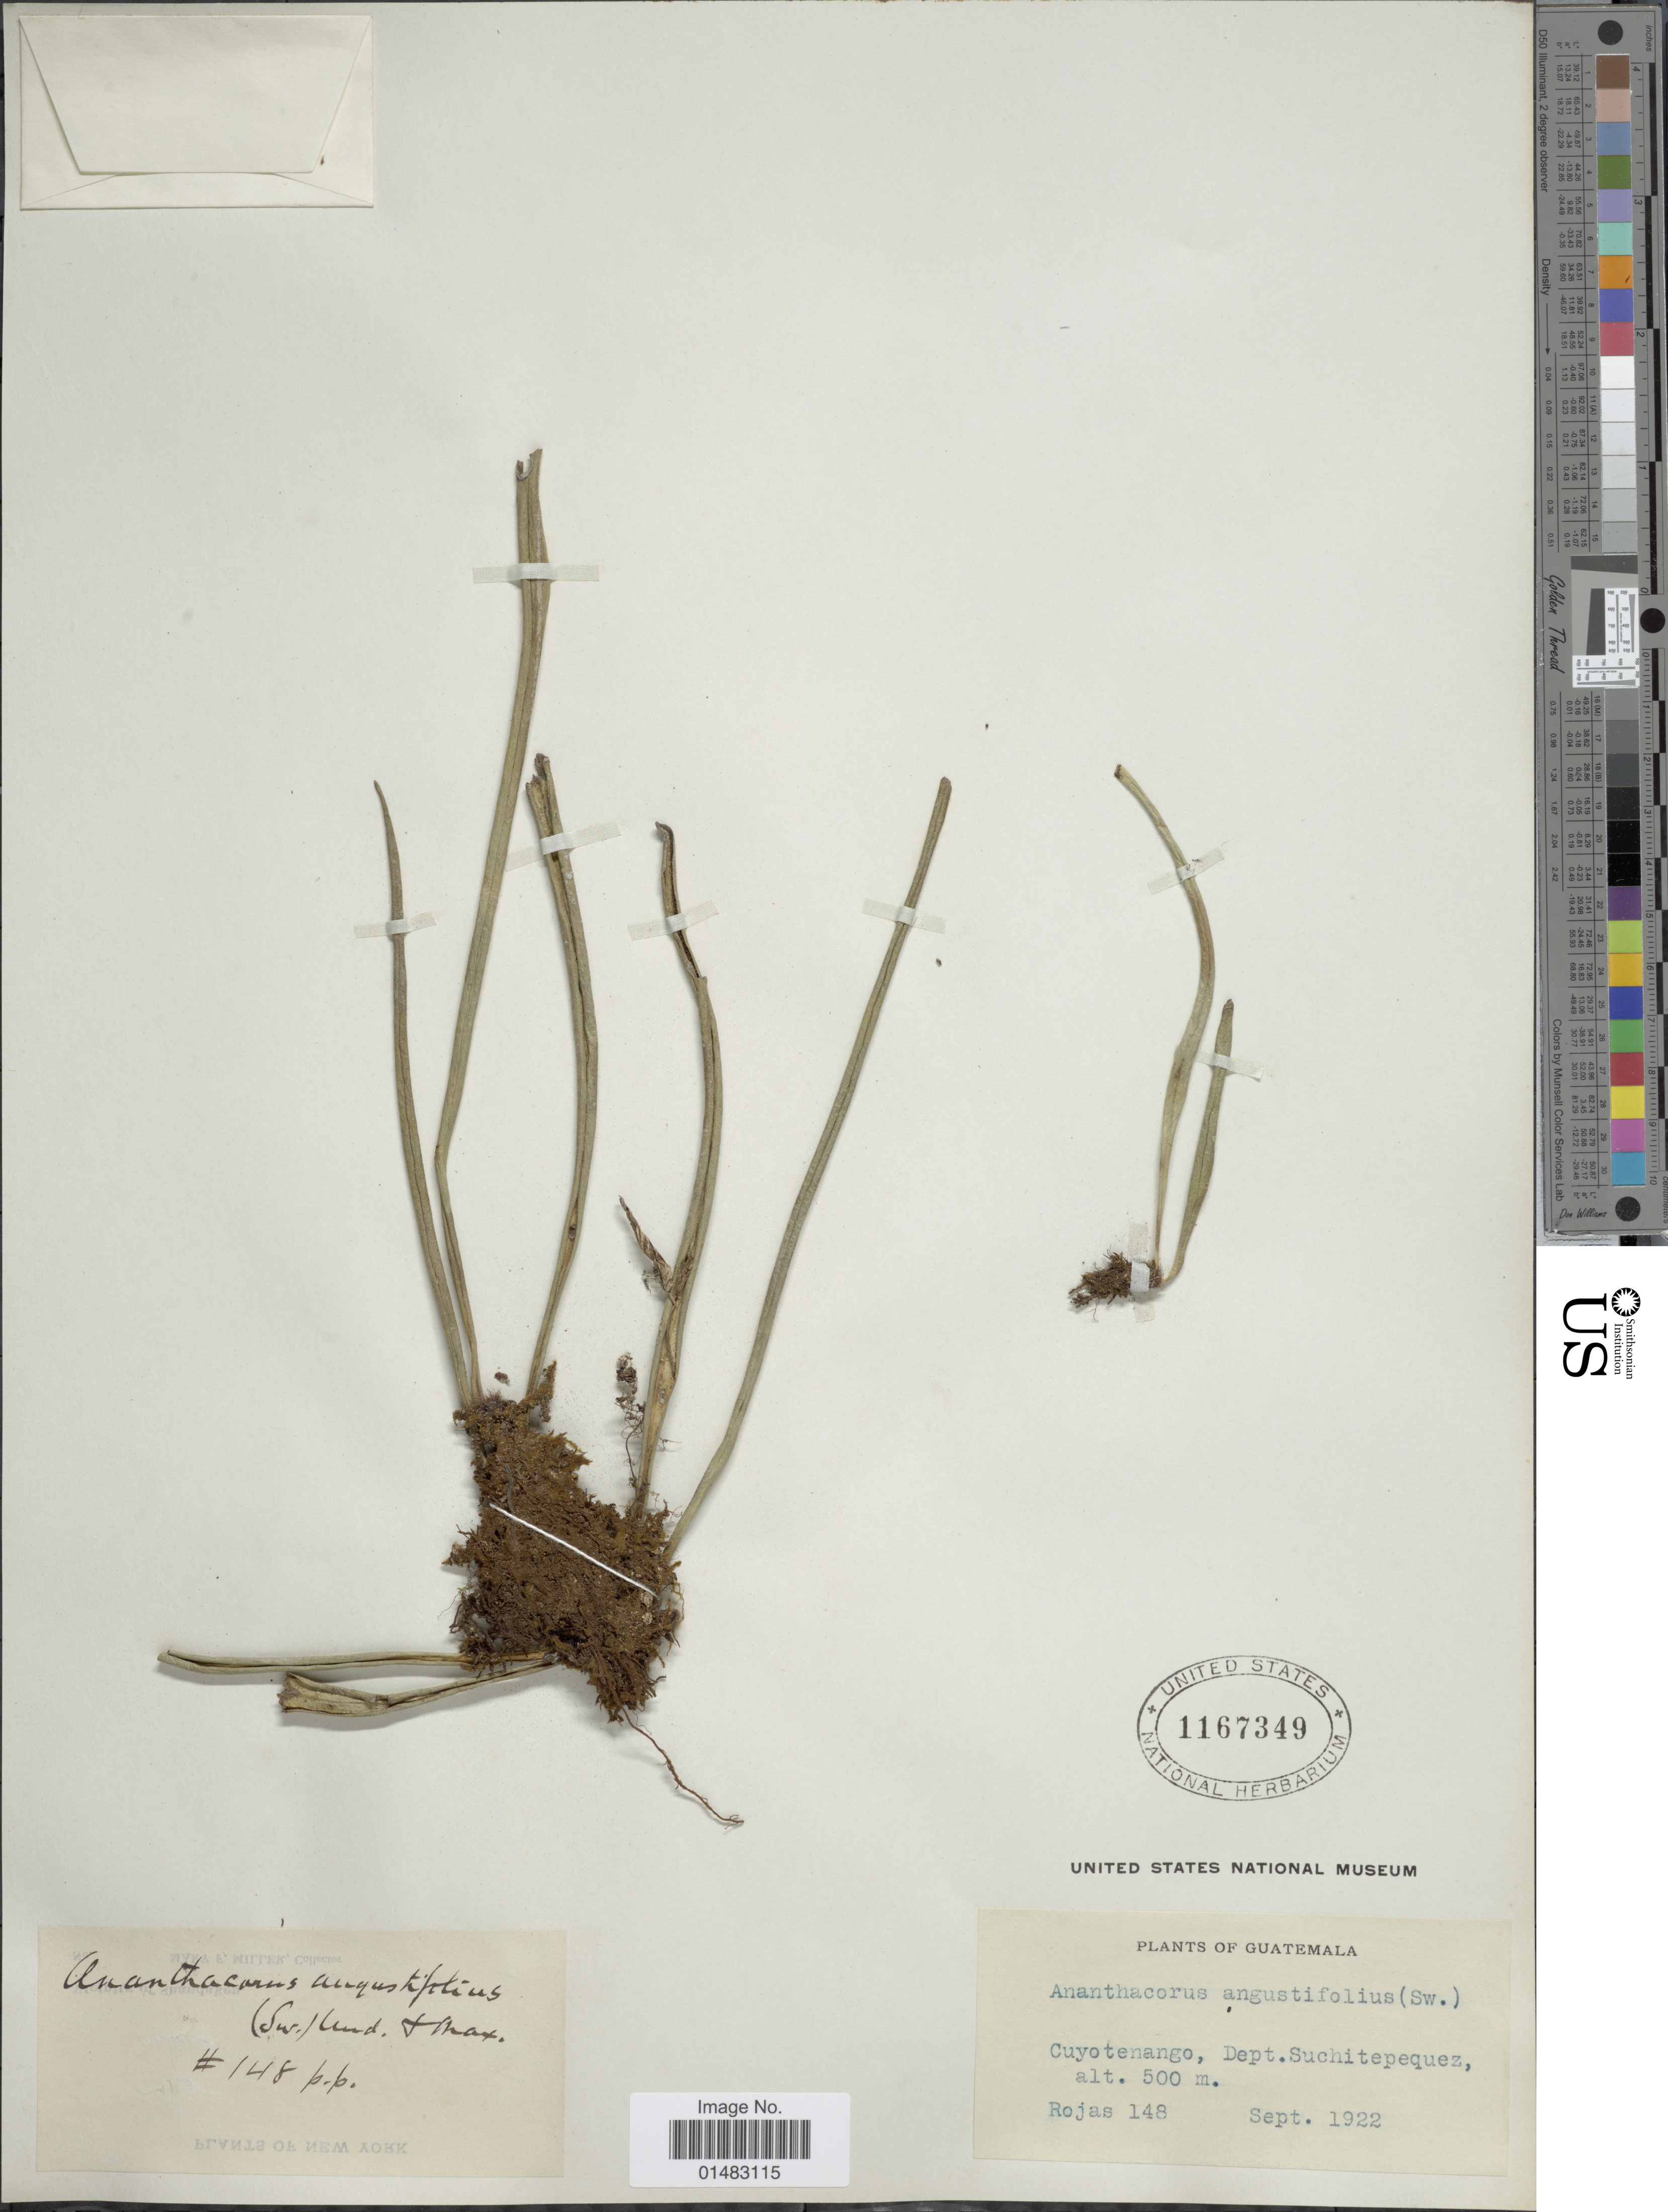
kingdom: Plantae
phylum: Tracheophyta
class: Polypodiopsida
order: Polypodiales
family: Pteridaceae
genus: Ananthacorus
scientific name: Ananthacorus angustifolius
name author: (Sw.) Underw. & Maxon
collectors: Rojas, --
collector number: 148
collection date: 1922-09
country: Guatemala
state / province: Suchitepéquez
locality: Cuyotenango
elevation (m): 500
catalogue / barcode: US 1167349